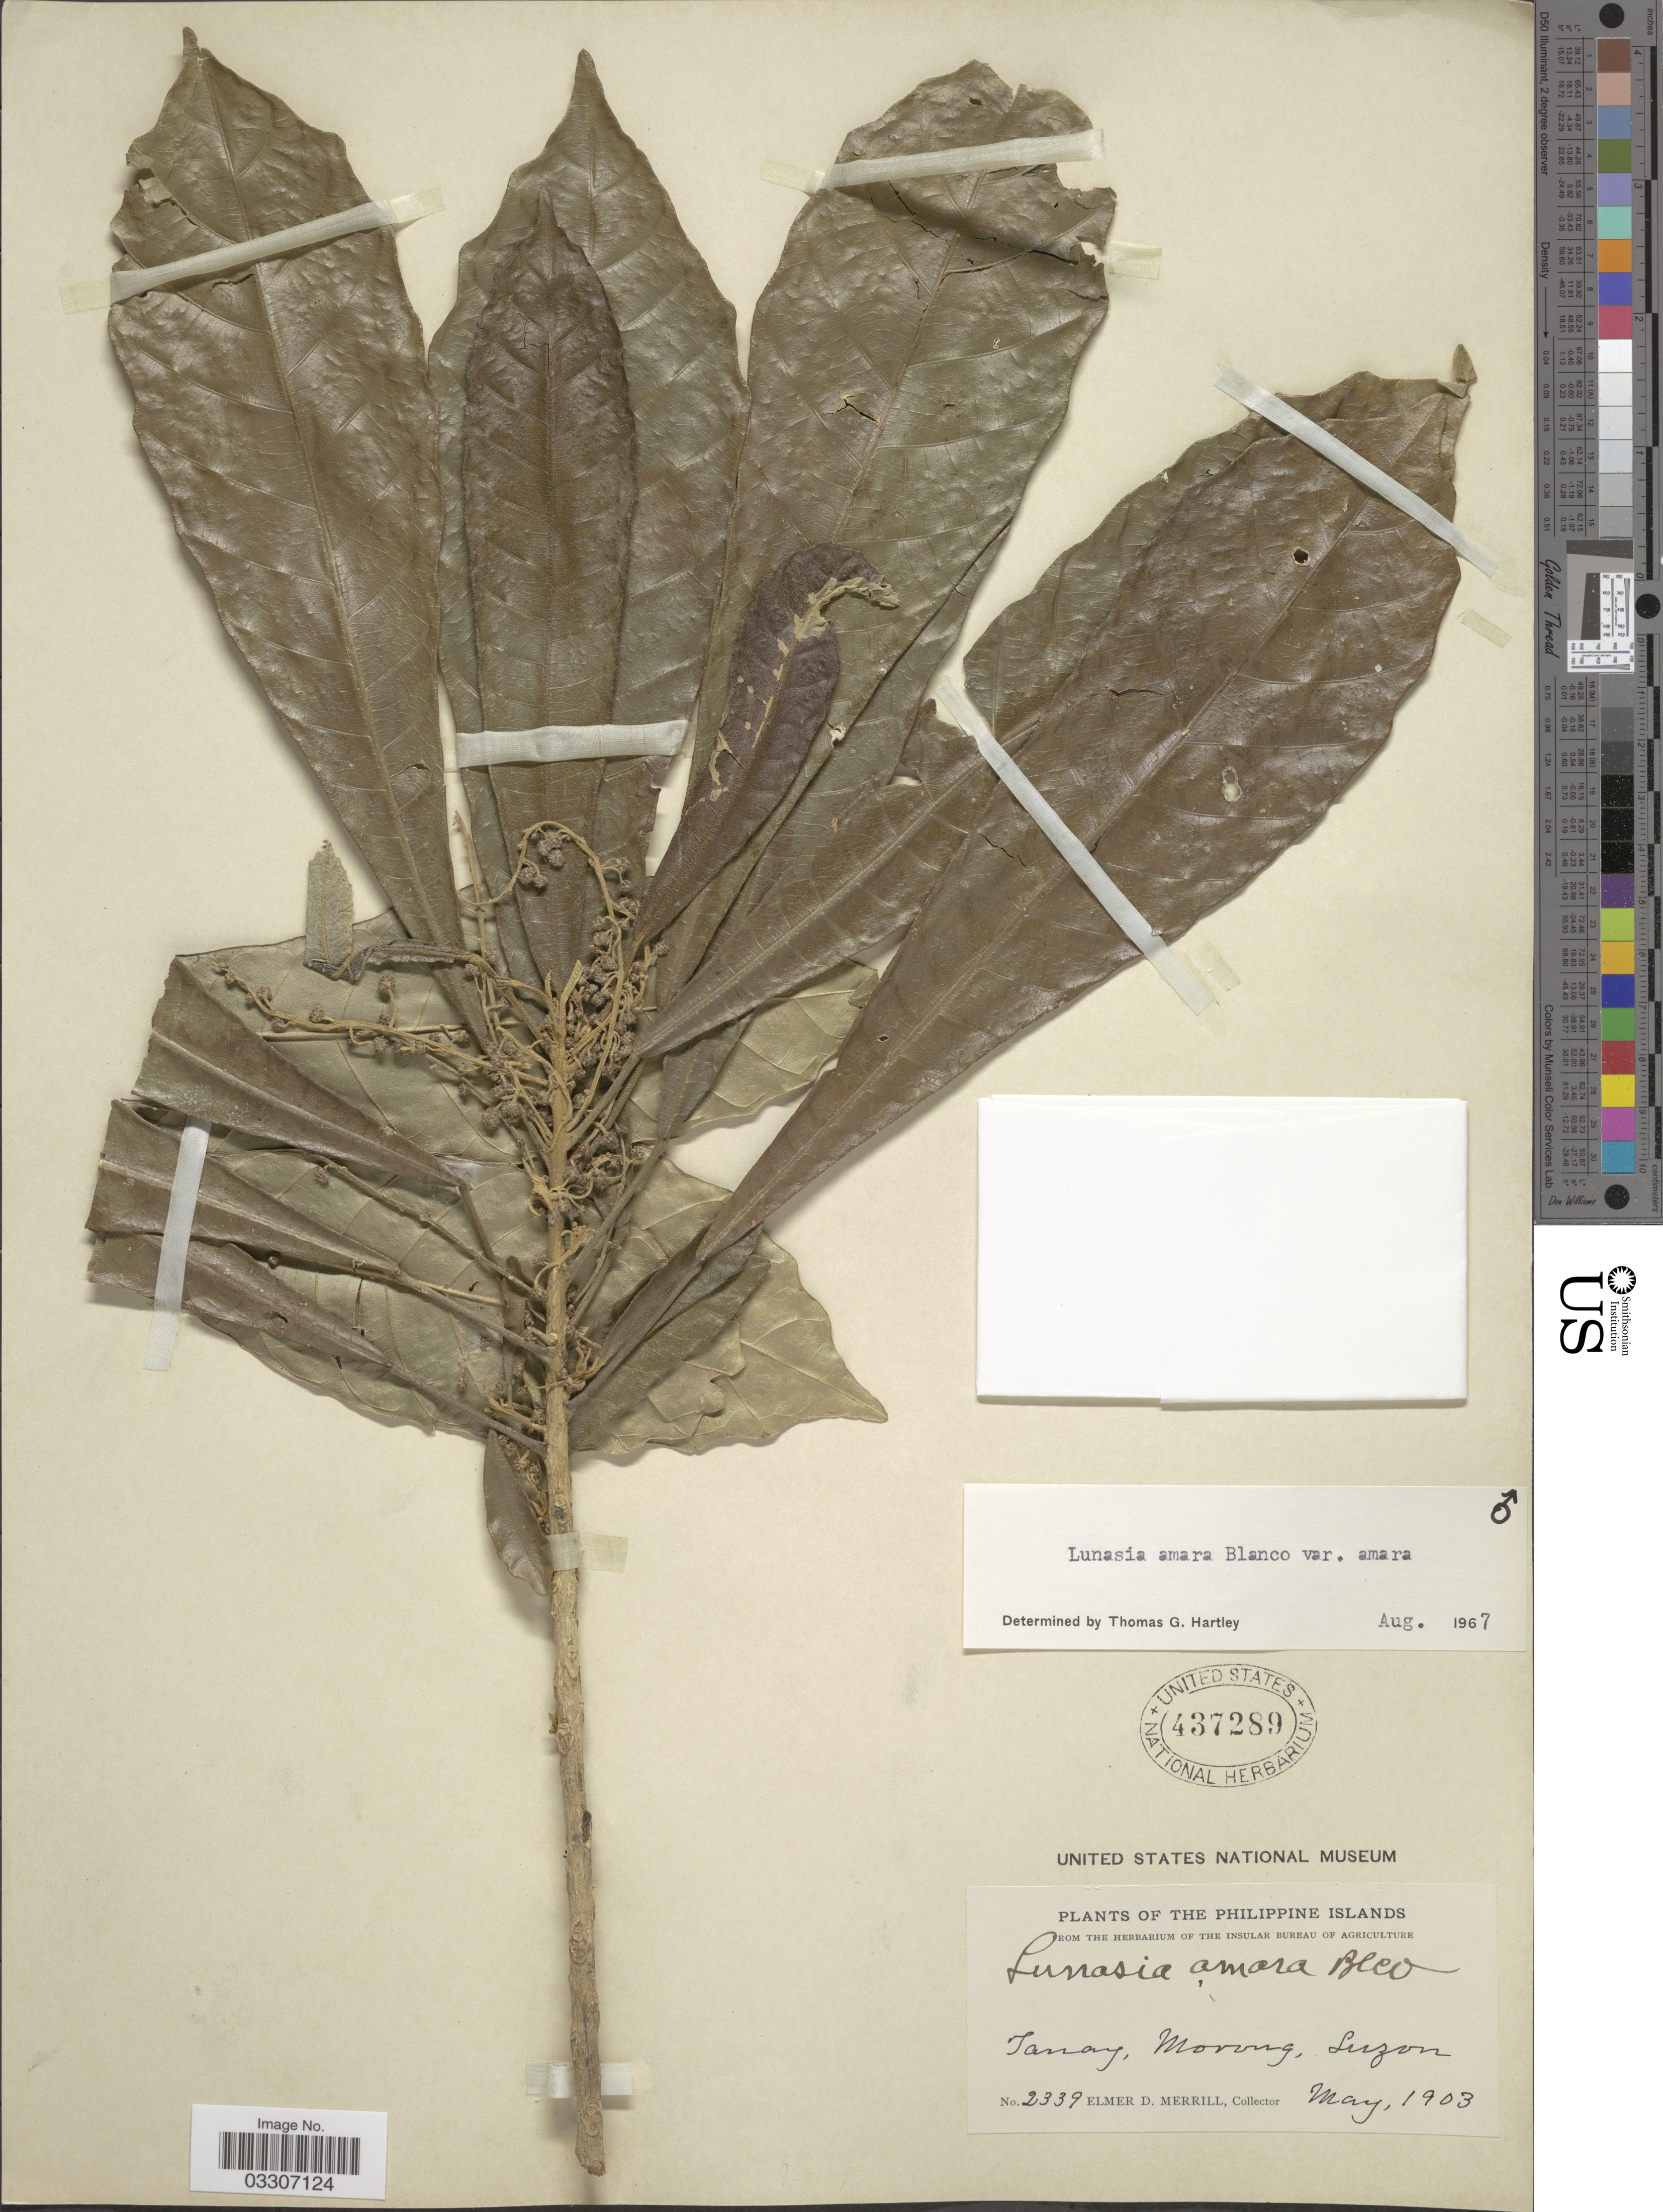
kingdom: Plantae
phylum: Tracheophyta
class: Magnoliopsida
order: Sapindales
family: Rutaceae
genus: Lunasia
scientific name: Lunasia amara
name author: Blanco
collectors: E. D. Merrill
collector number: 2339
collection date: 1903-05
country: Philippines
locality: Tanay, Morong, Luzon.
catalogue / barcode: US 437289